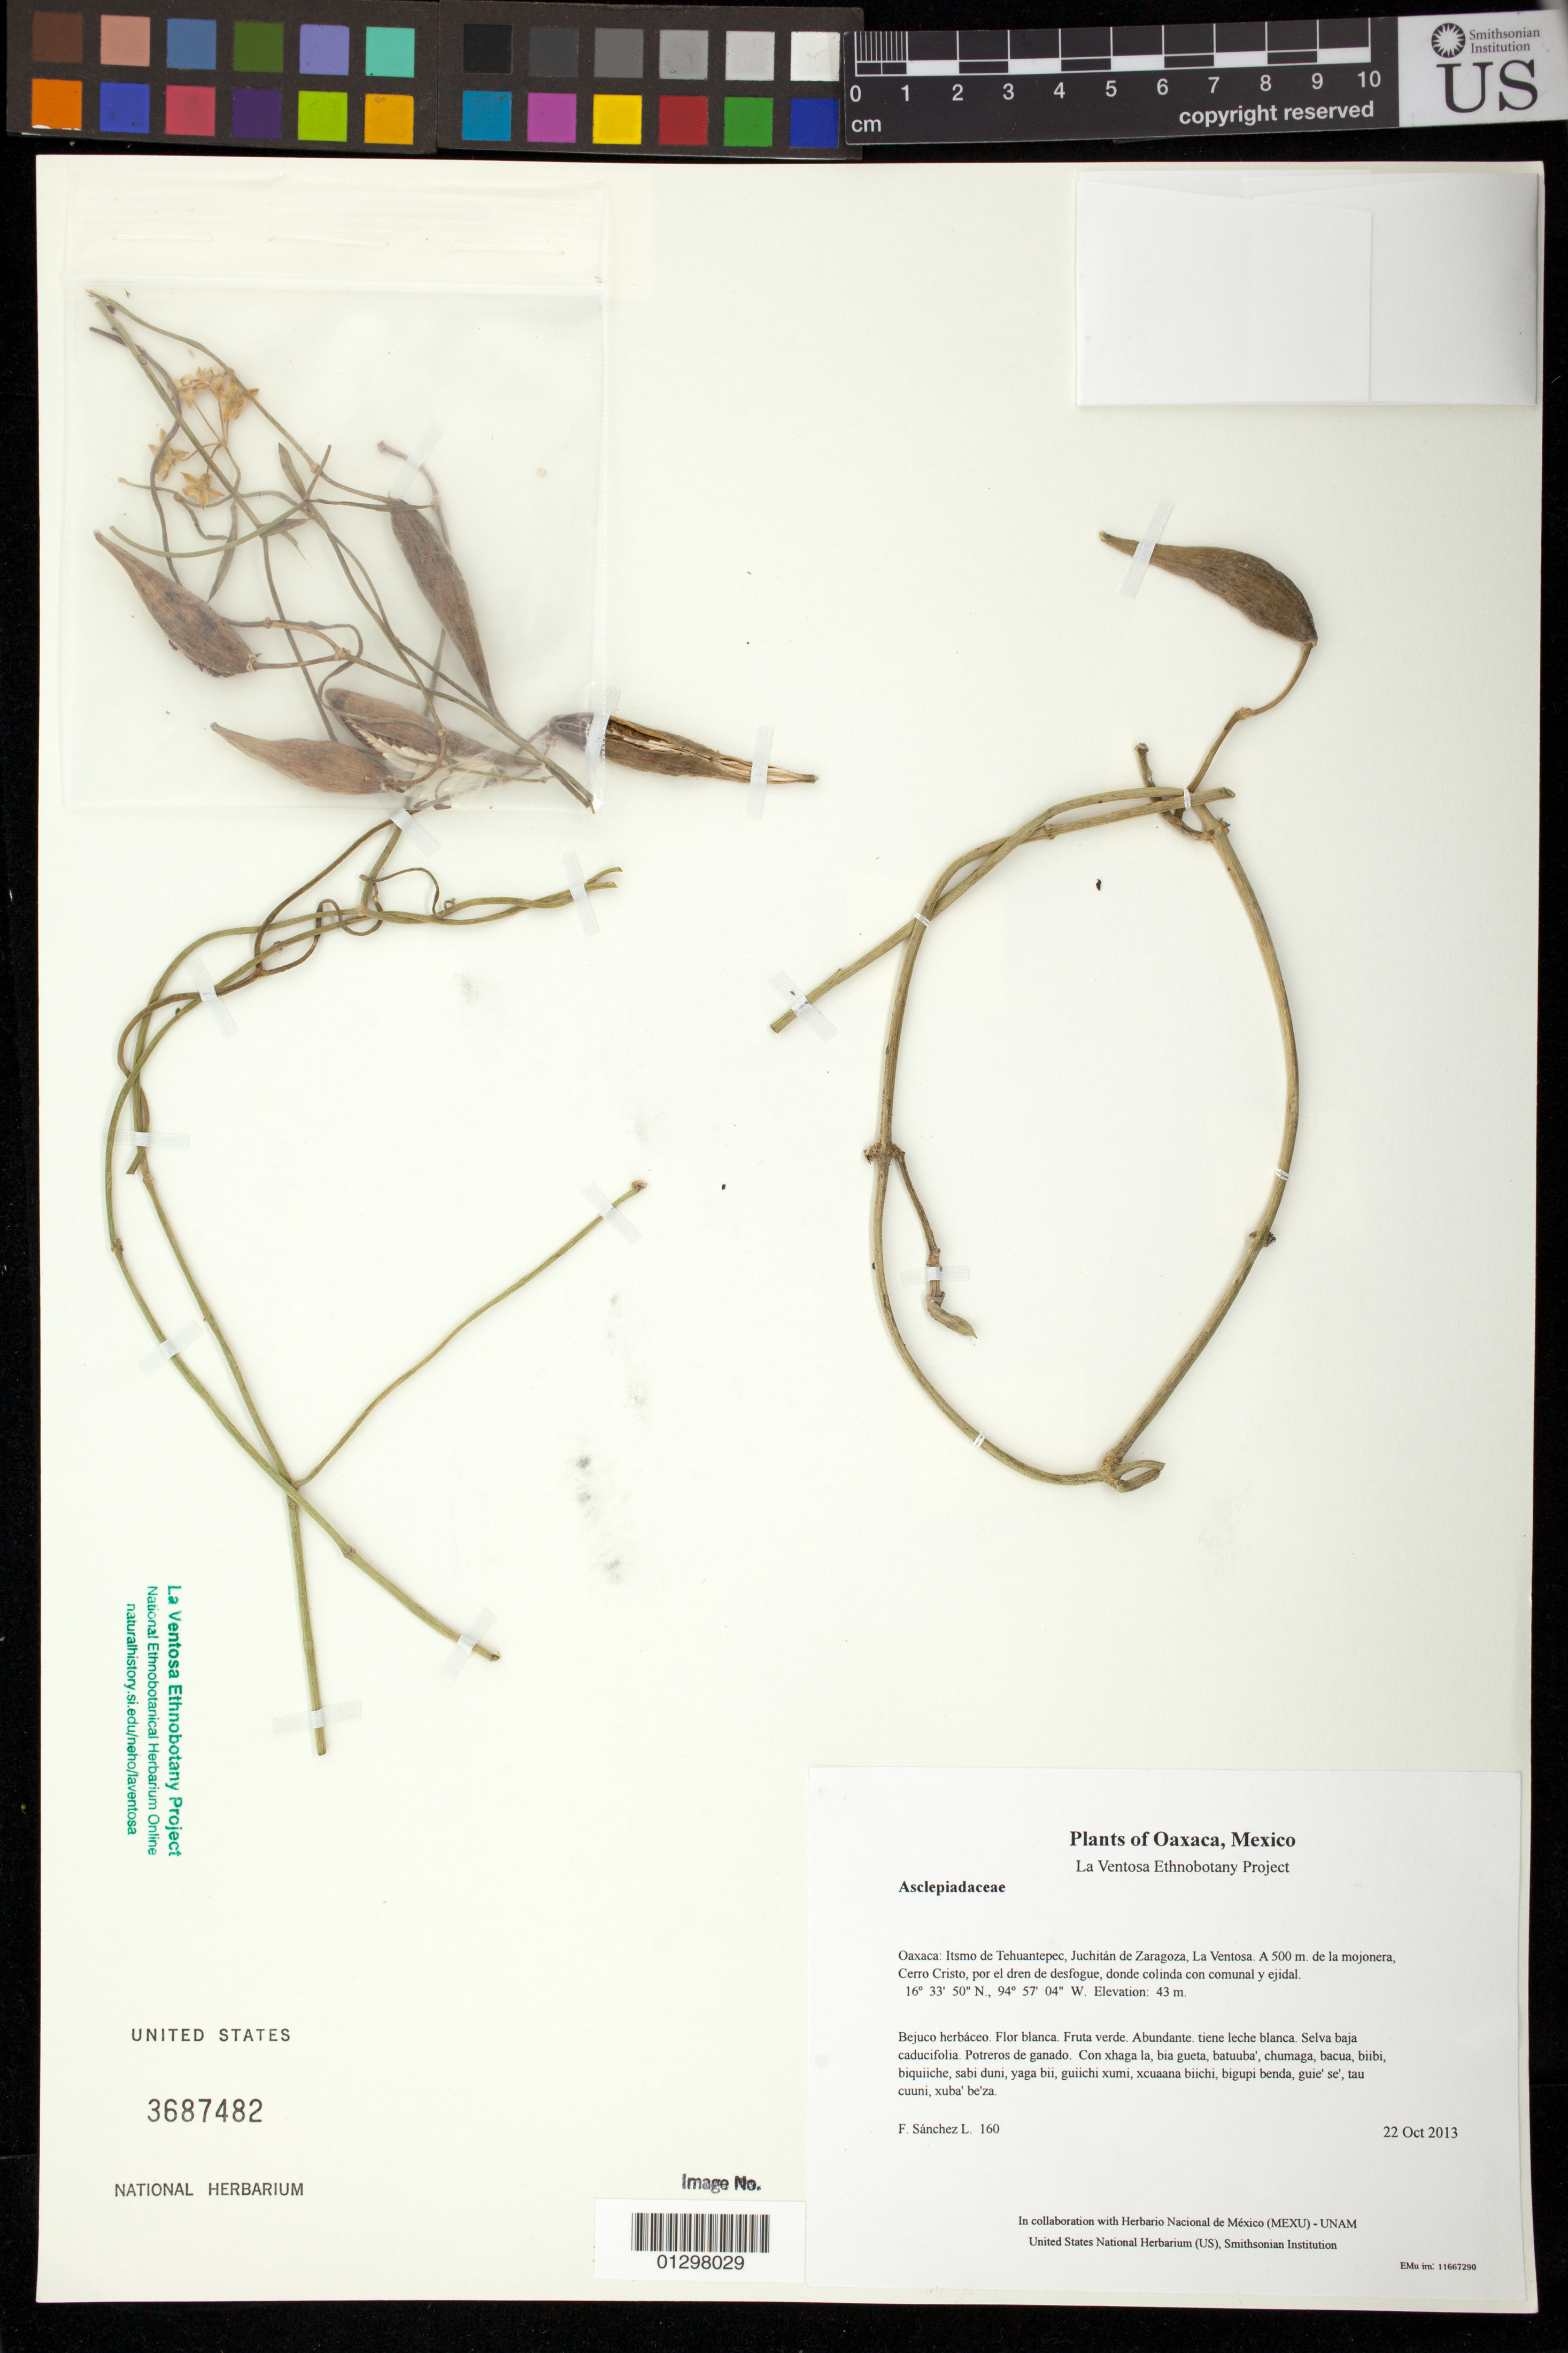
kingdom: Plantae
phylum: Tracheophyta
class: Magnoliopsida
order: Gentianales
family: Apocynaceae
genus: Sarcostemma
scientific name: Sarcostemma clausum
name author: (Jacq.) Schult.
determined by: Lozada, L.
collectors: F. Sánchez L.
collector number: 160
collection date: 2013-10-22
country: Mexico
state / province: Oaxaca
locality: Itsmo de Tehuantepec, Juchitán de Zaragoza, La Ventosa. A 500 m. de la mojonera, Cerro Cristo, por el dren de desfogue, donde colinda con comunal y ejidal.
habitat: Selva baja caducifolia. Potreros de ganado.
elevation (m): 43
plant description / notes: MEXU, SERO, US; Guixi luba'. Guie' naquichi'. Cuaananaxhi naga'. Stale.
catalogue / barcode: US 3687482